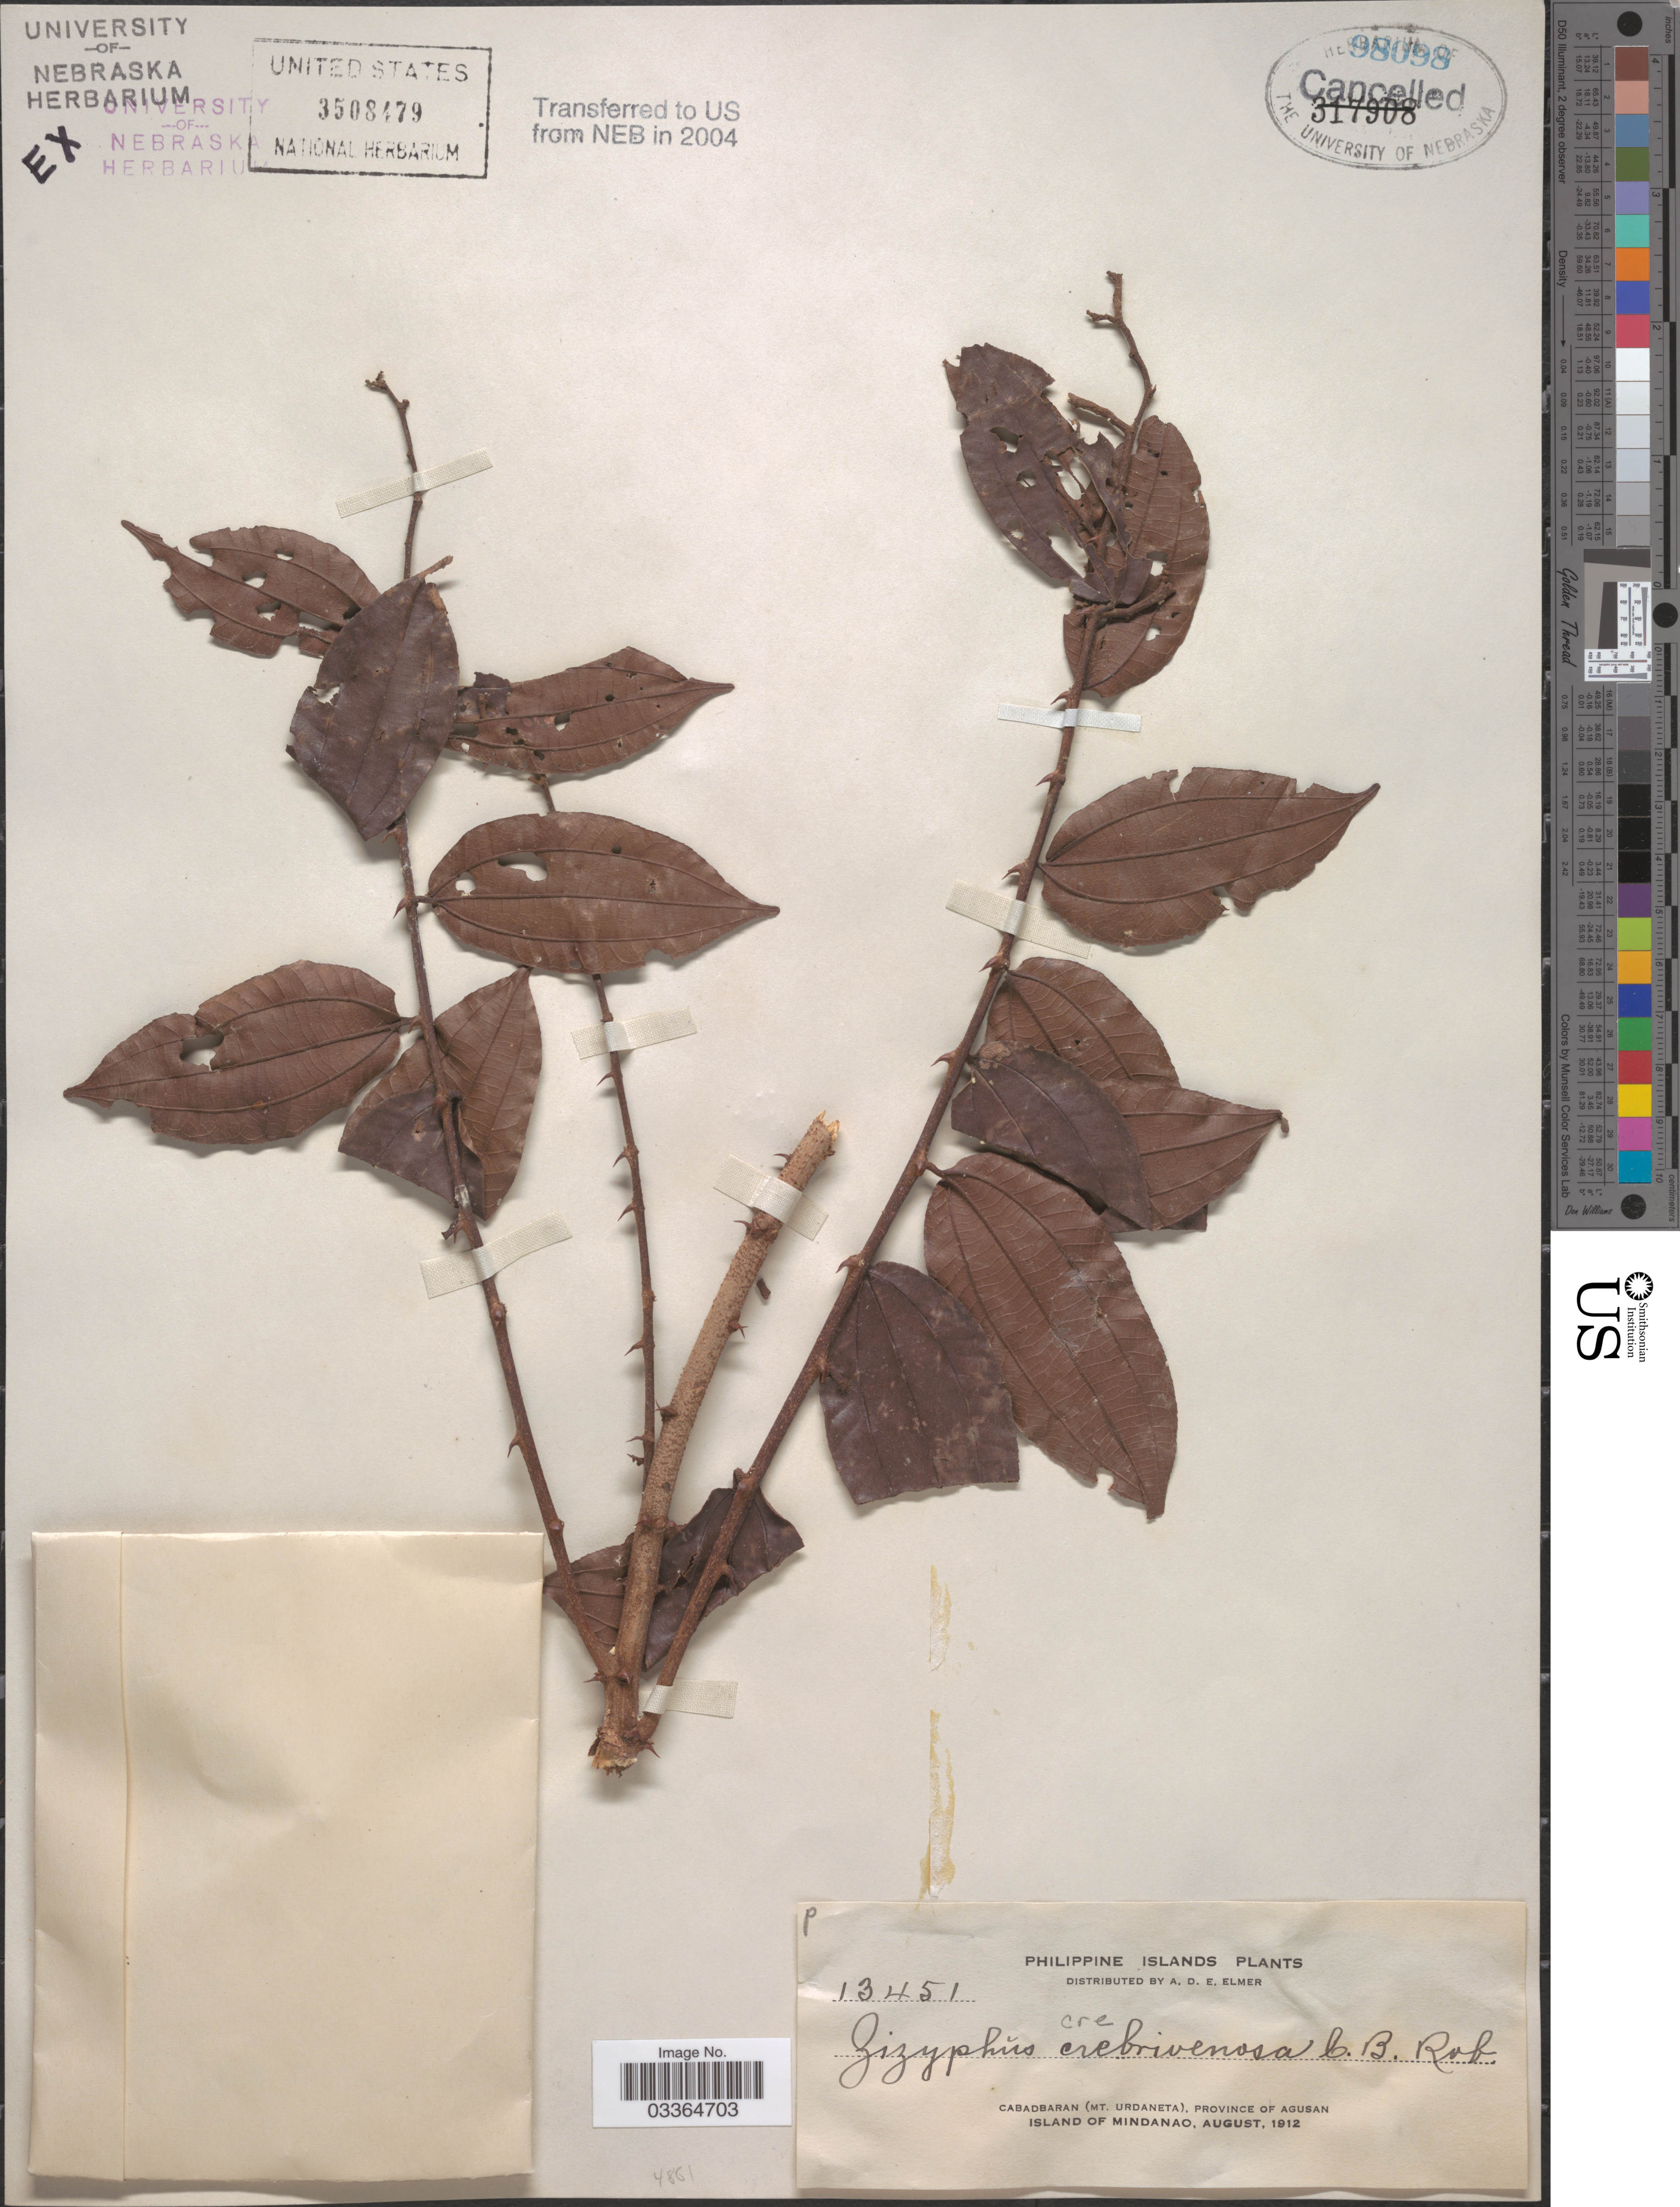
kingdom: Plantae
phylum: Tracheophyta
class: Magnoliopsida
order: Rosales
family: Rhamnaceae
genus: Ziziphus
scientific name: Ziziphus crebrivenosa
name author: C.B. Rob.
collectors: A. D. E. Elmer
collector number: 13451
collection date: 1912-08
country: Philippines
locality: Cabadbaran (Mt. Urdaneta), Province of Agusan. Island of Mindanao.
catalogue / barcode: US 3508479